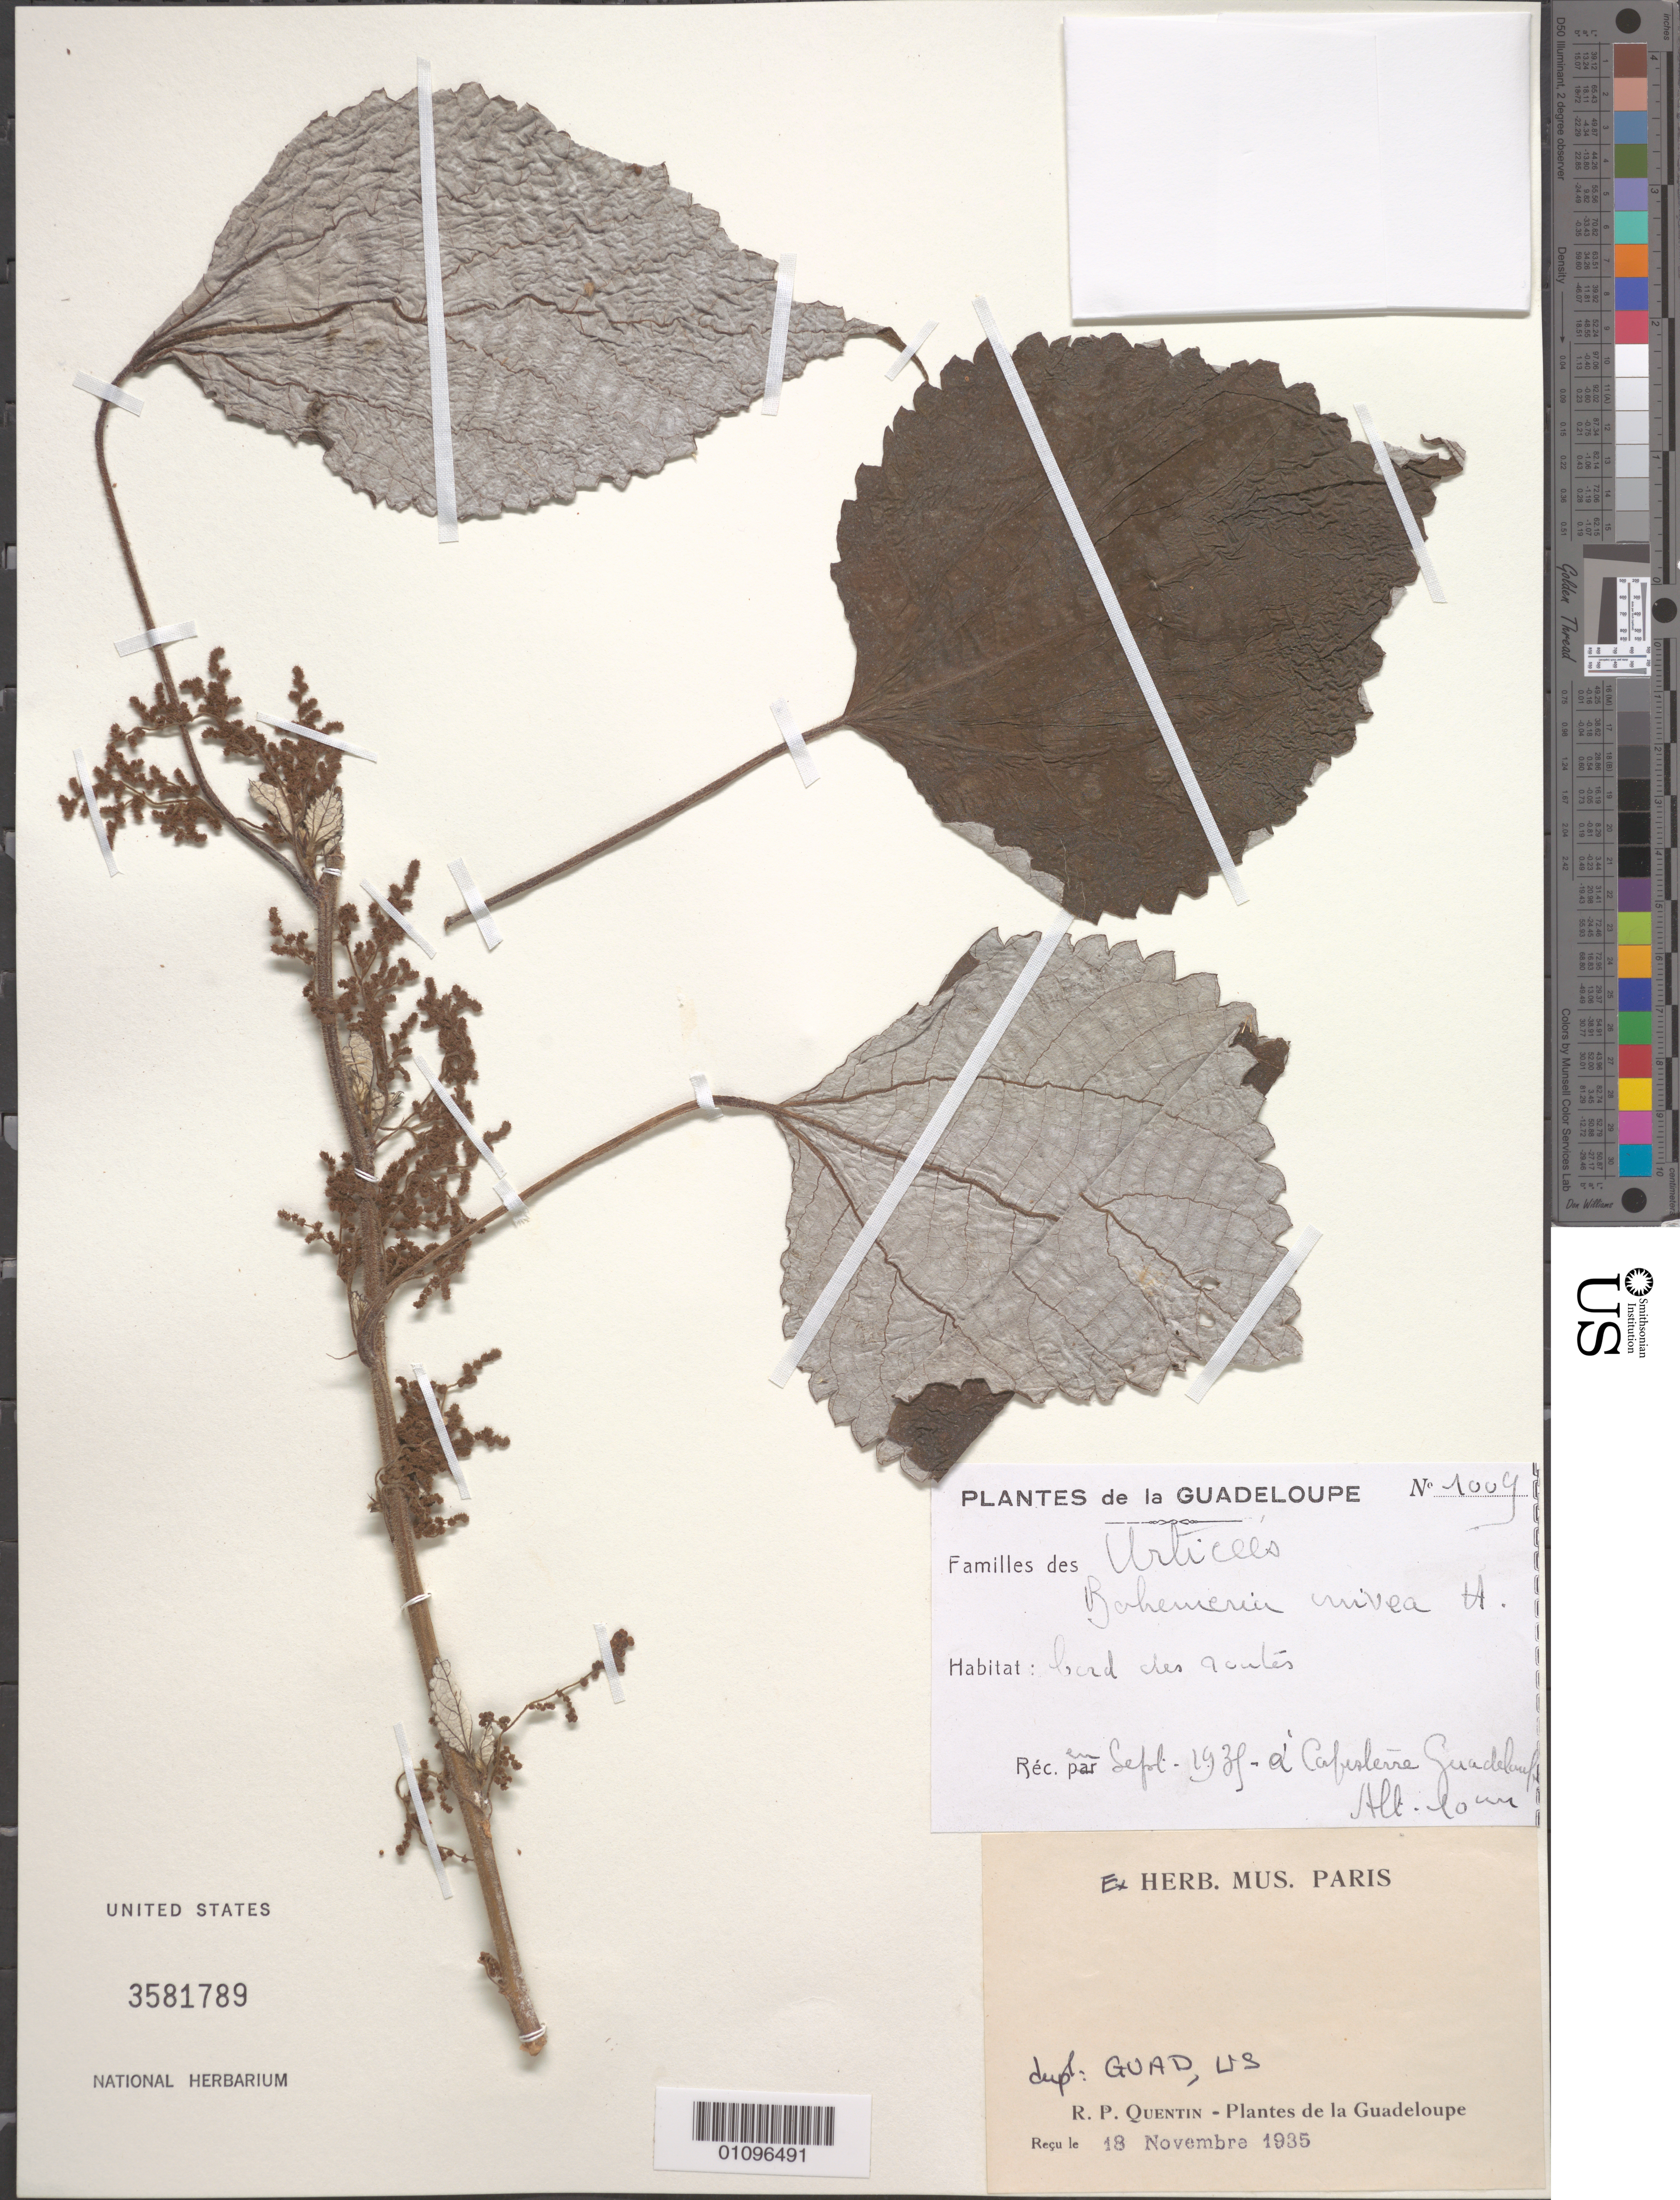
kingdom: Plantae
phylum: Tracheophyta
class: Magnoliopsida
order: Rosales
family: Urticaceae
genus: Boehmeria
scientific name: Boehmeria nivea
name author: (L.) Gaudich.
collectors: R. Quentin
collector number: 1009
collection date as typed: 18 Nov 1935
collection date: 1935-11-18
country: Guadeloupe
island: Basse Terre [Guadeloupe]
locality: Cafesterre Guadeloupe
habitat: Borde des routes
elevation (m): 10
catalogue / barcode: US 3581789